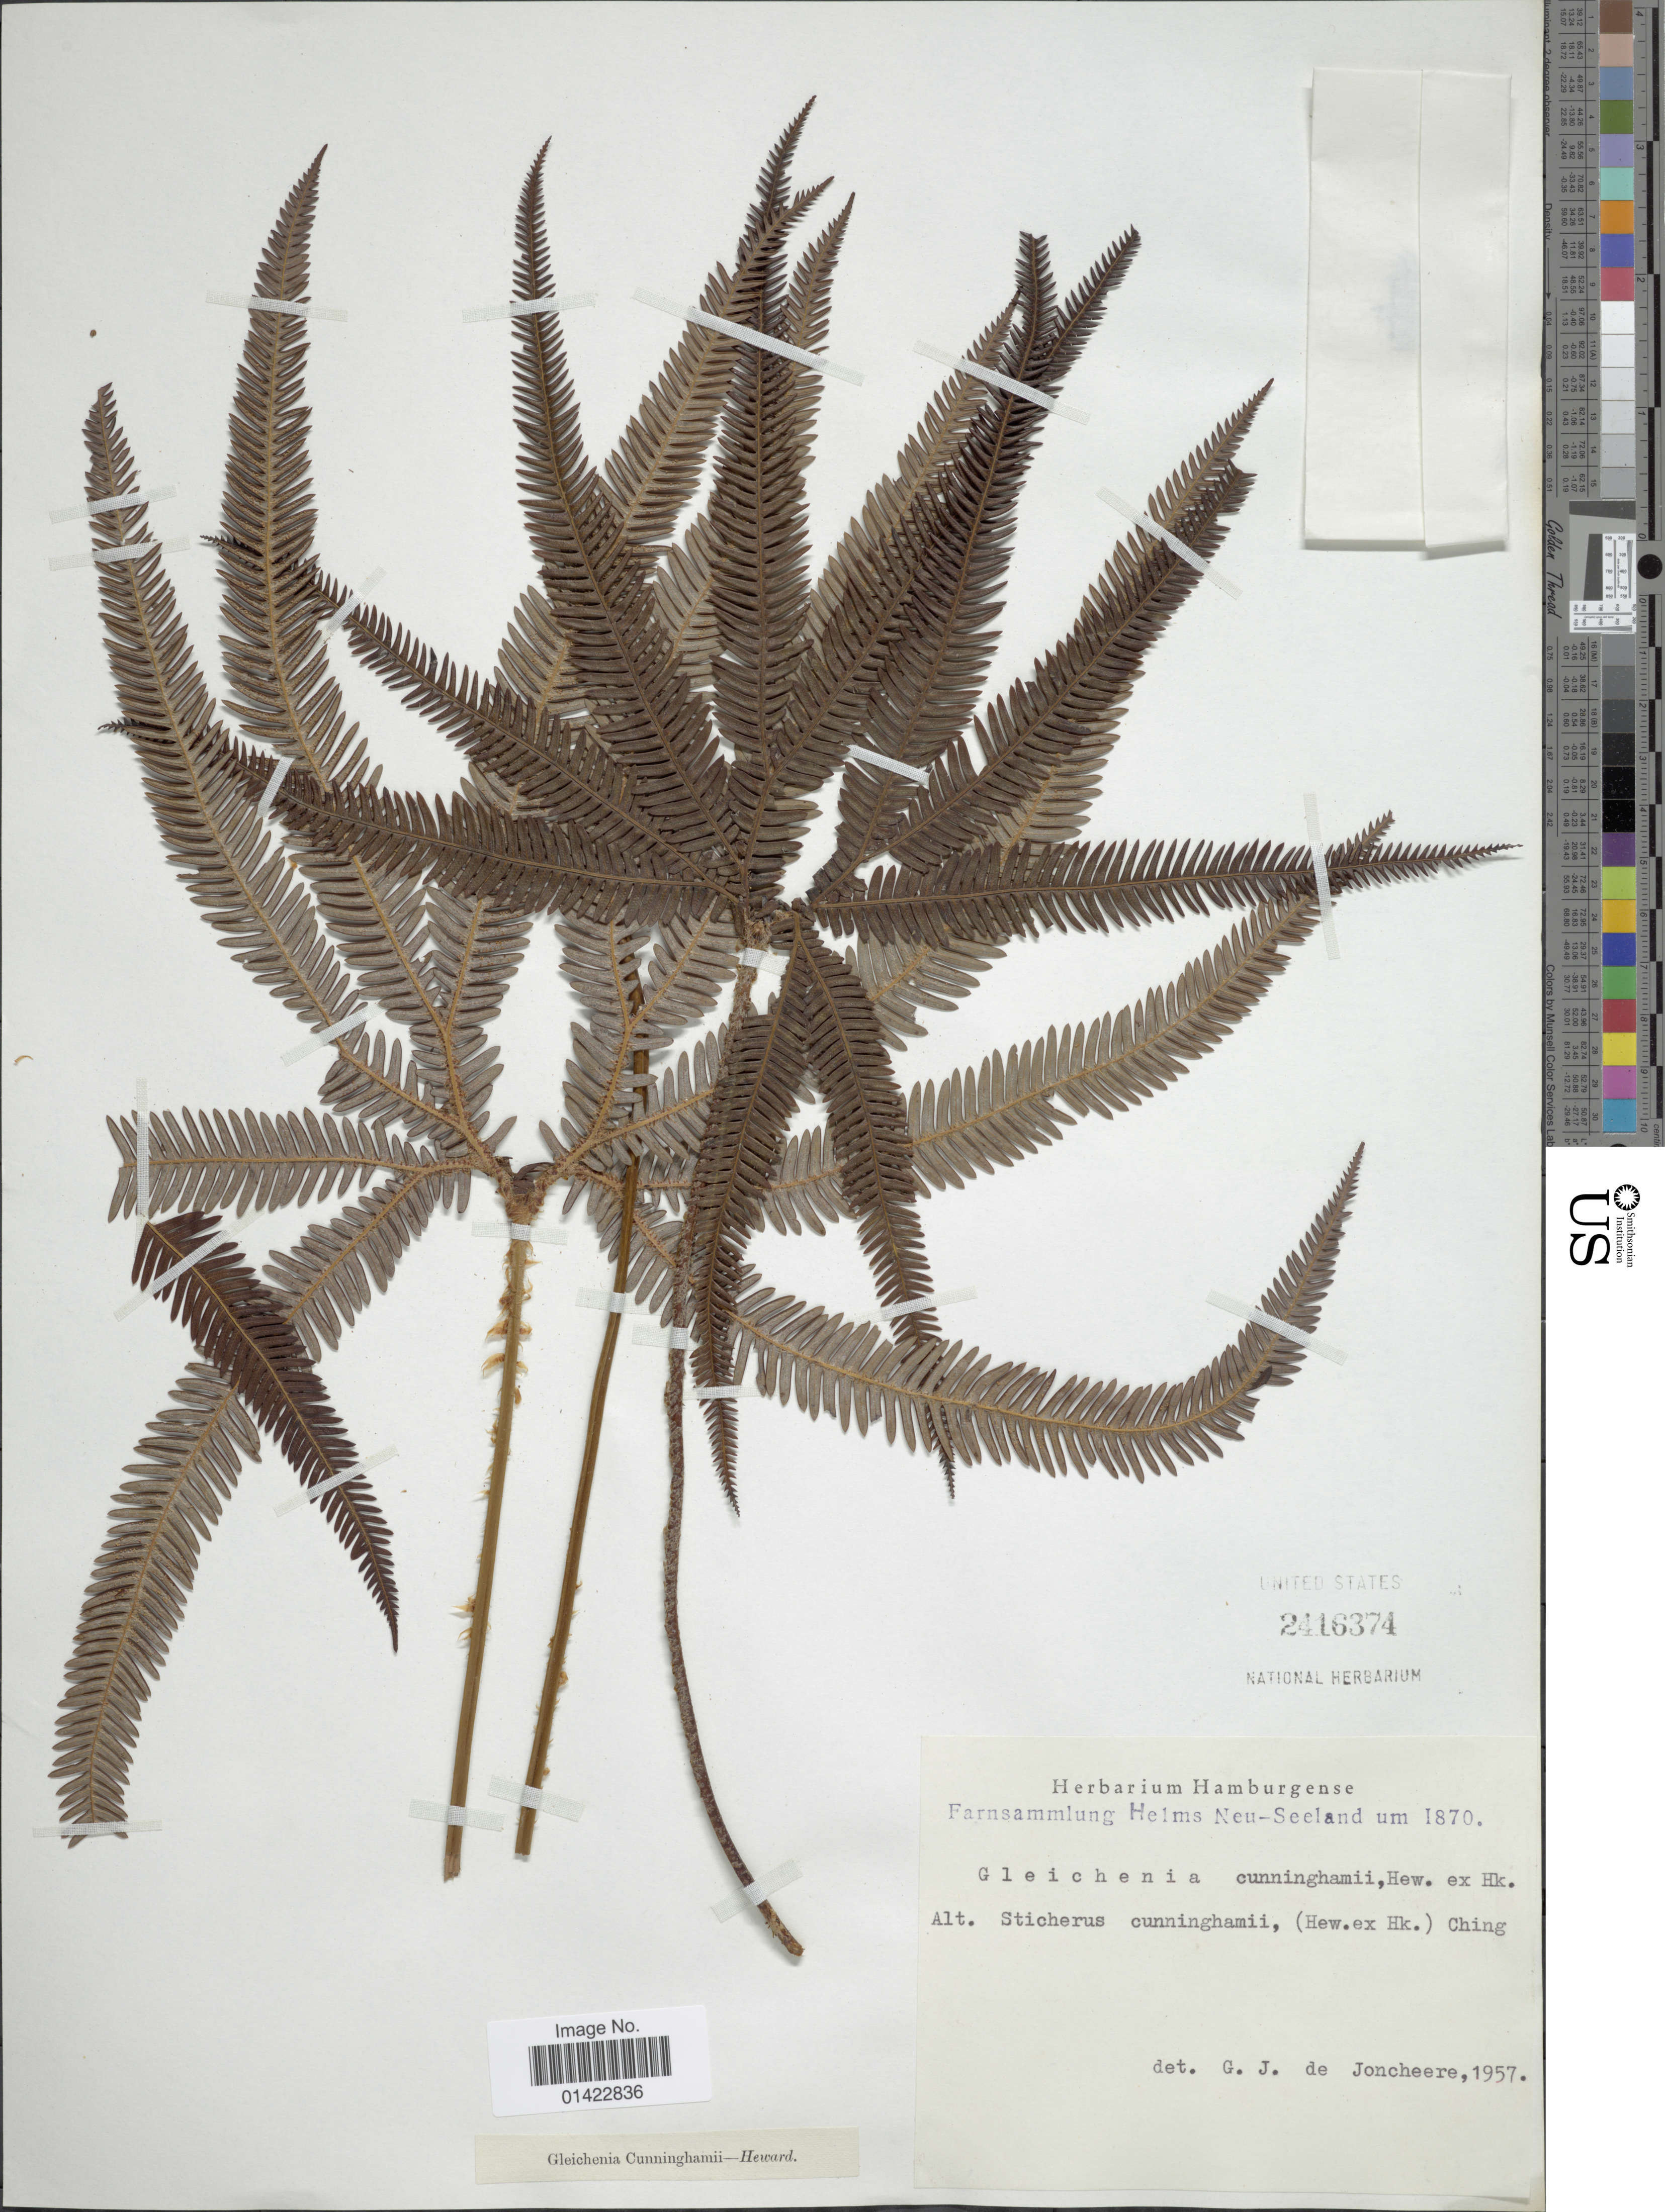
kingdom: Plantae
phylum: Tracheophyta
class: Polypodiopsida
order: Gleicheniales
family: Gleicheniaceae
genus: Sticherus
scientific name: Sticherus cunninghamii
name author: (Heward ex Hook.) Ching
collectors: Helms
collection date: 1870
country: New Zealand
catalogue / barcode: US 2416374